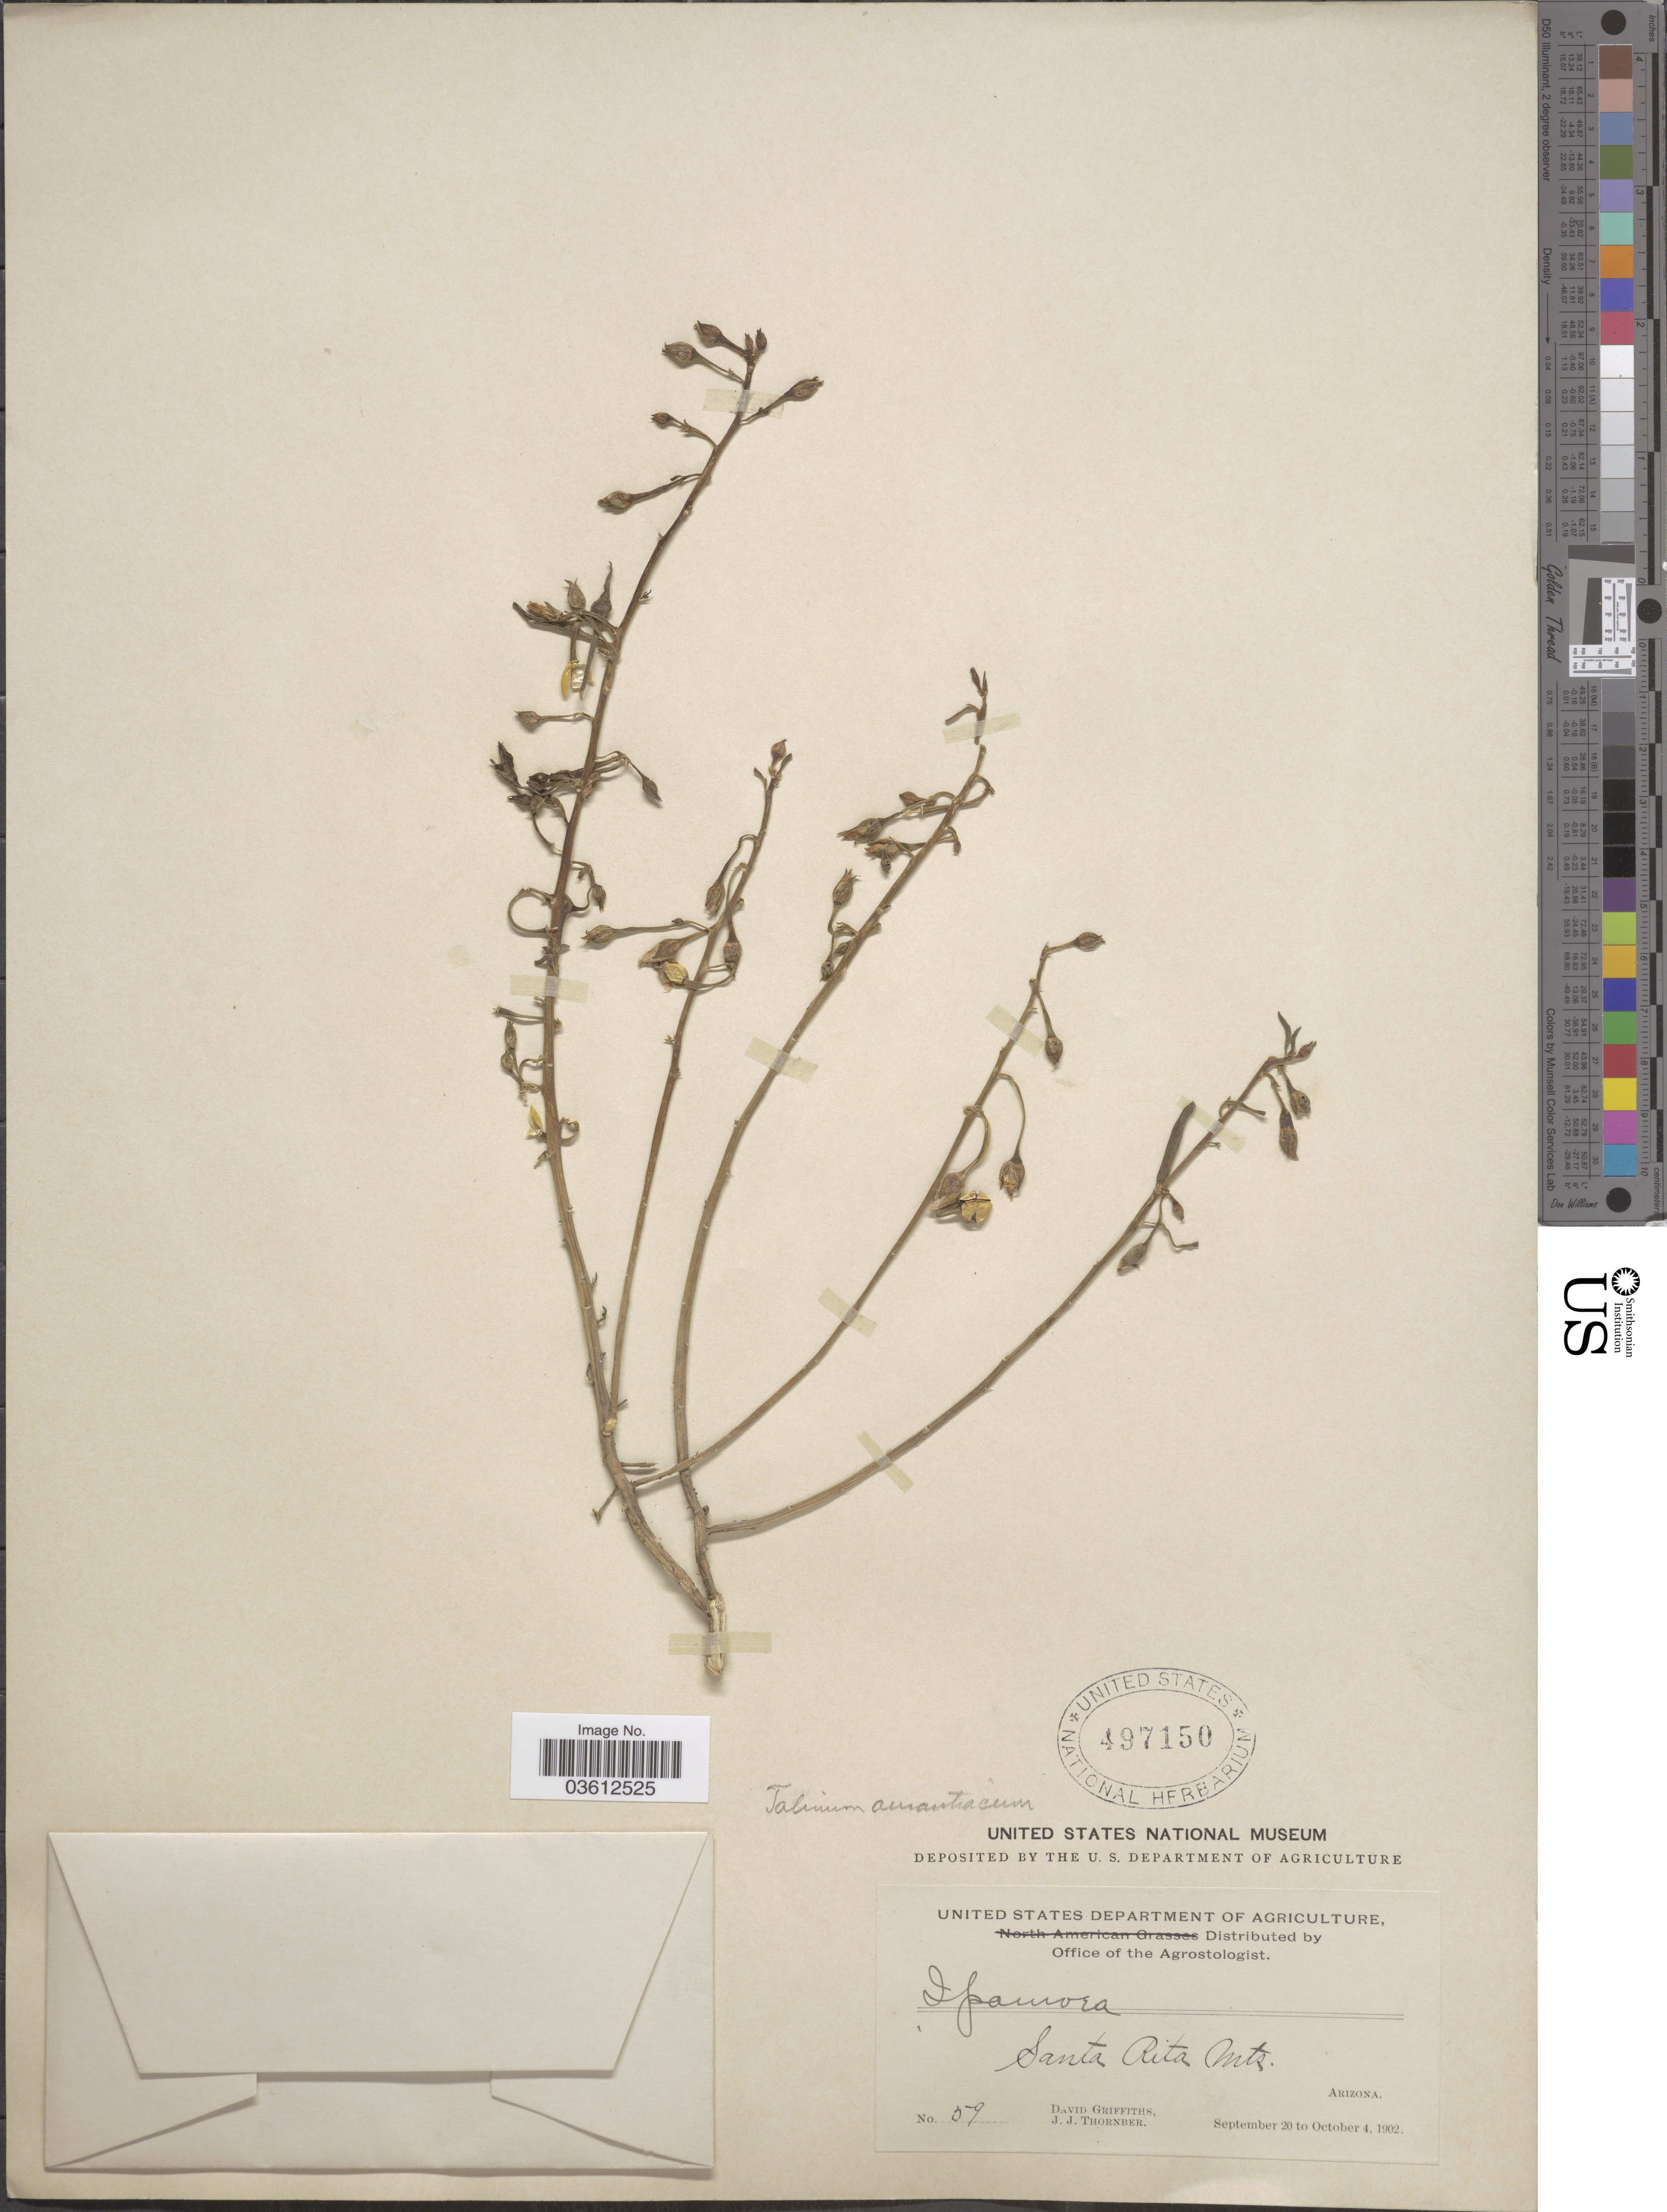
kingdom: Plantae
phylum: Tracheophyta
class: Magnoliopsida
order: Caryophyllales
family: Talinaceae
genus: Talinum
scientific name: Talinum aurantiacum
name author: Engelm. in A. Gray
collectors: D. Griffiths & J. Thornber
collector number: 59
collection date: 1902-09-20/1902-10-04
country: United States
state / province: Arizona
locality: Santa Rita Mts.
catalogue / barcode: US 497150